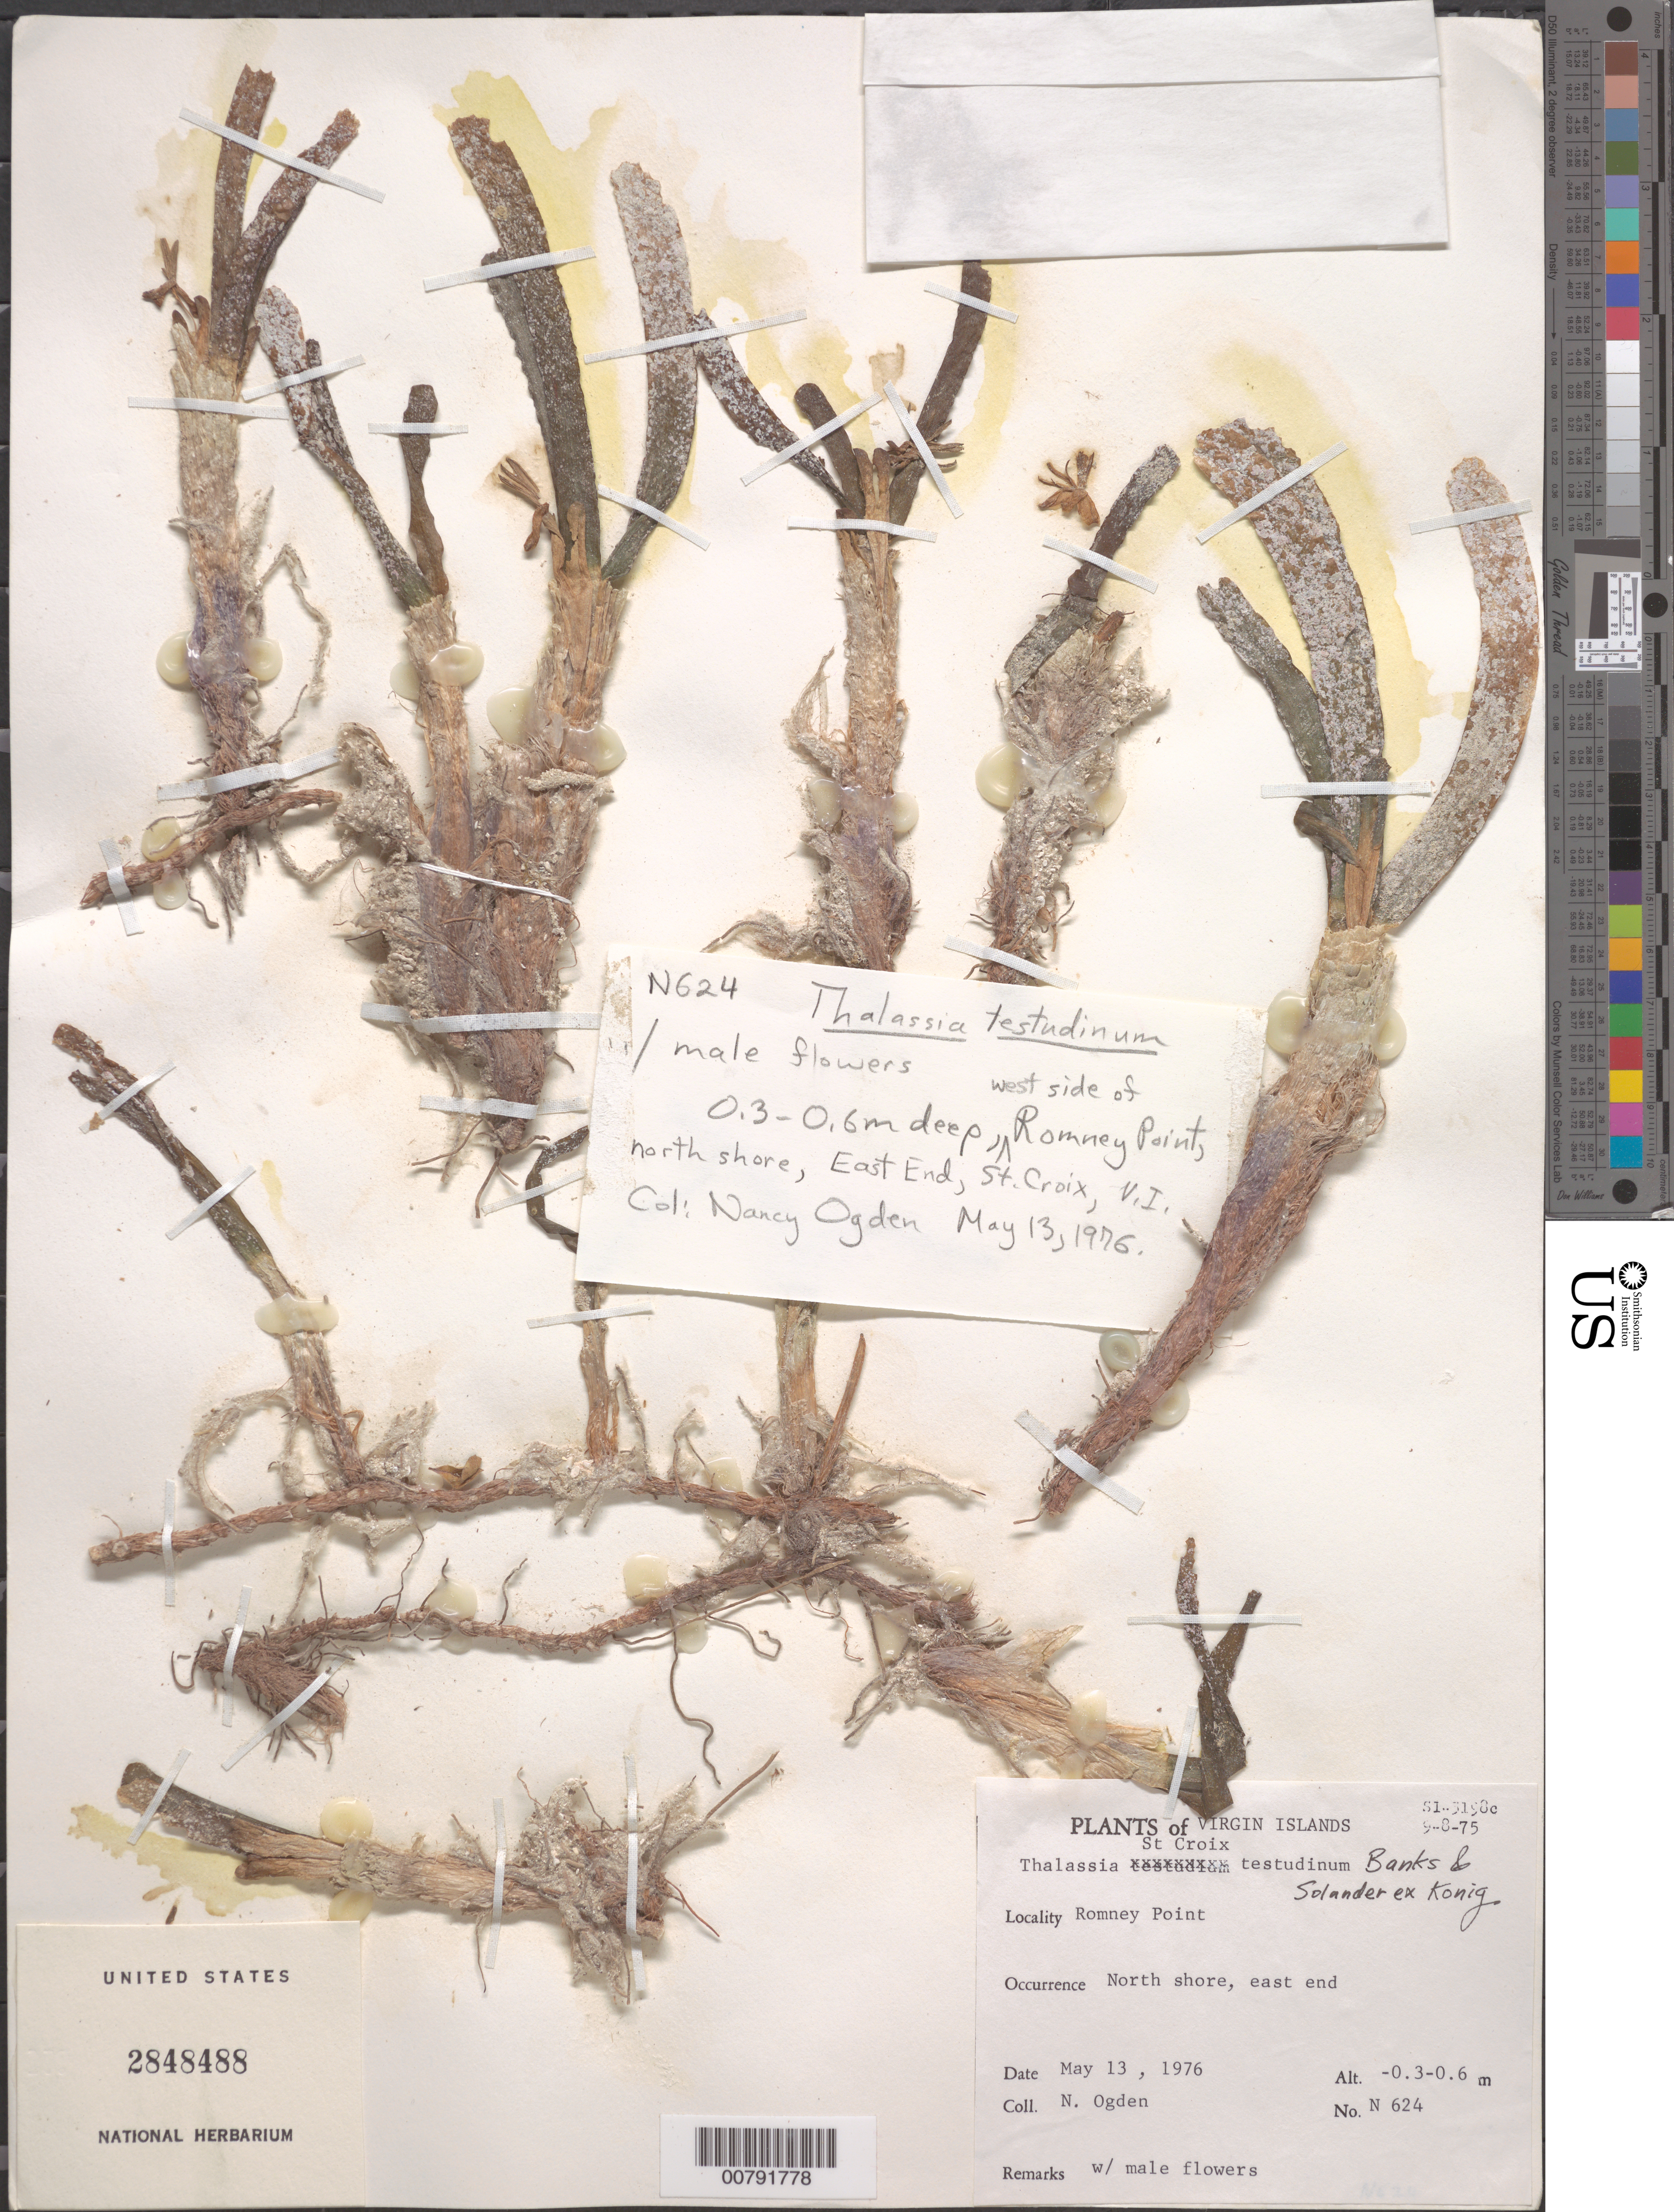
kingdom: Plantae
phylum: Tracheophyta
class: Liliopsida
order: Alismatales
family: Hydrocharitaceae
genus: Thalassia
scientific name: Thalassia testudinum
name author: Banks & Sol. ex K.D. Koenig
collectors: N. Ogden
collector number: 624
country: U.S. Virgin Islands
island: St. Croix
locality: St. Croix: Romney Point, N shore, E end.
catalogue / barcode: US 2848488